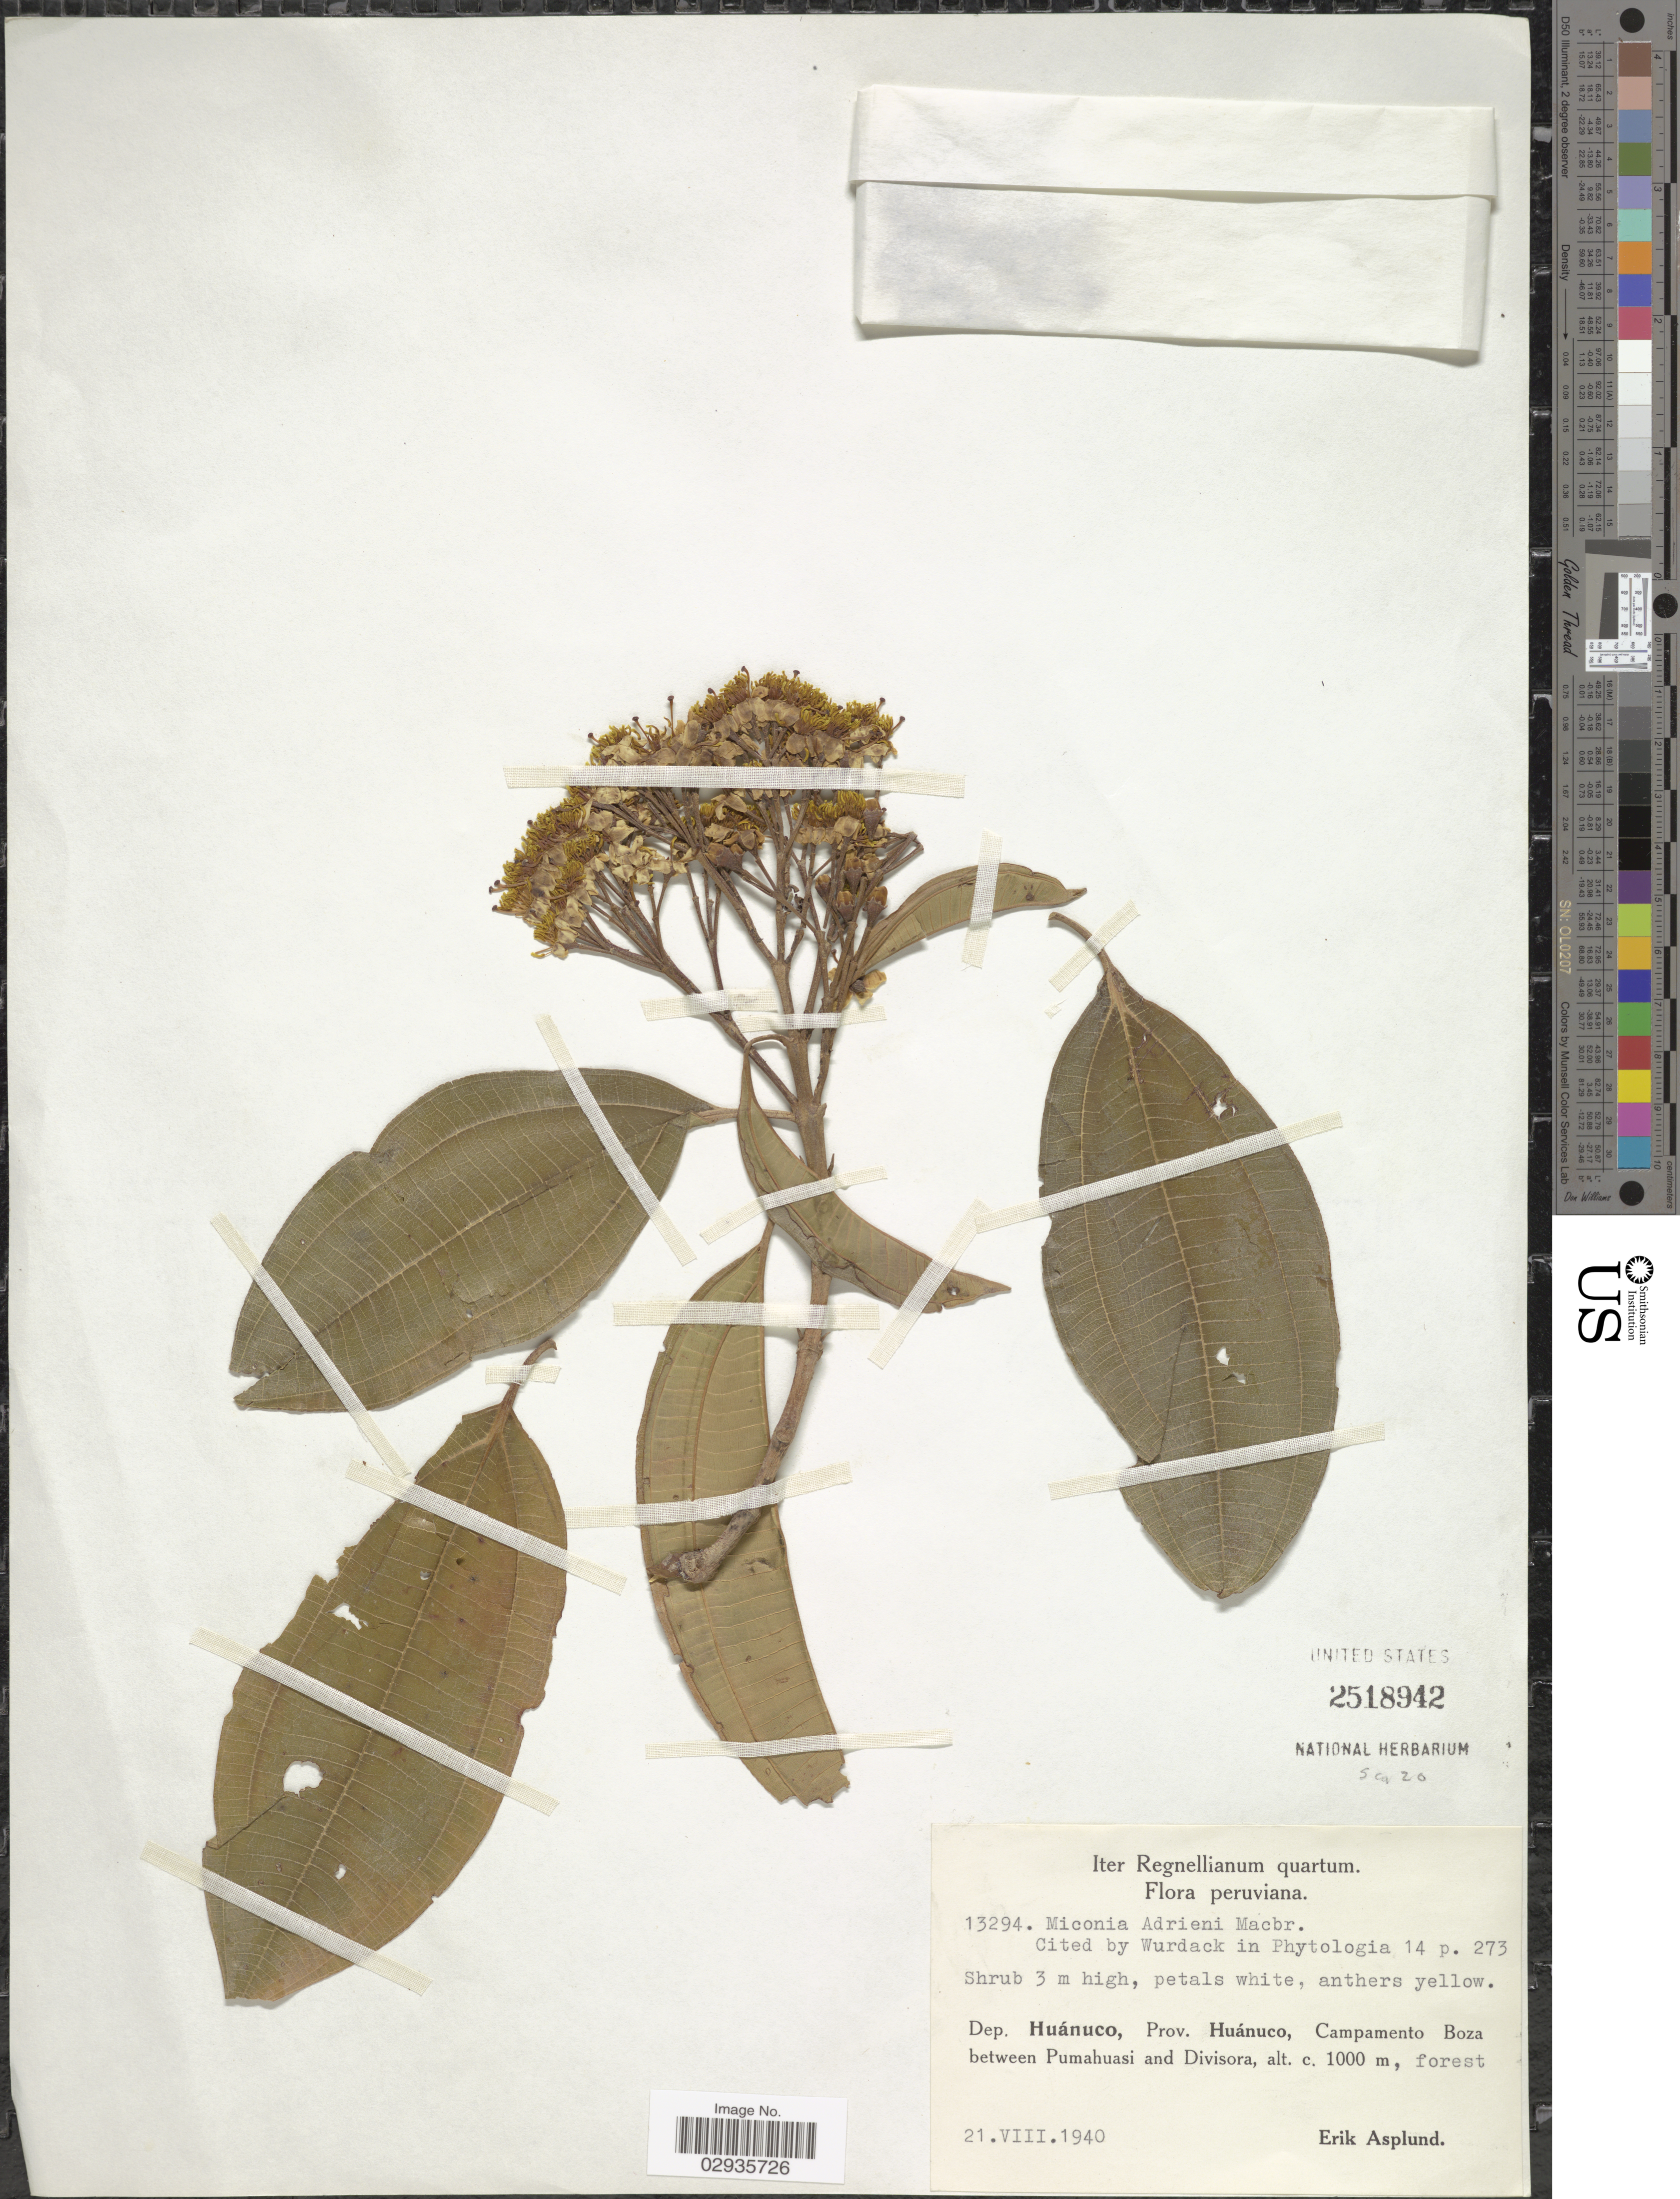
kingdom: Plantae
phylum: Tracheophyta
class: Magnoliopsida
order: Myrtales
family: Melastomataceae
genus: Miconia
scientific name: Miconia adrieni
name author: J.F. Macbr.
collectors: E. Asplund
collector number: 13294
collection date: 1940-08-21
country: Peru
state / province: Huánuco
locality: Dep. Huánuco, Prov. Huánuco, Campamento Boza between Pumahuasi and Divisora.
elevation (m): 1000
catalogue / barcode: US 2518942